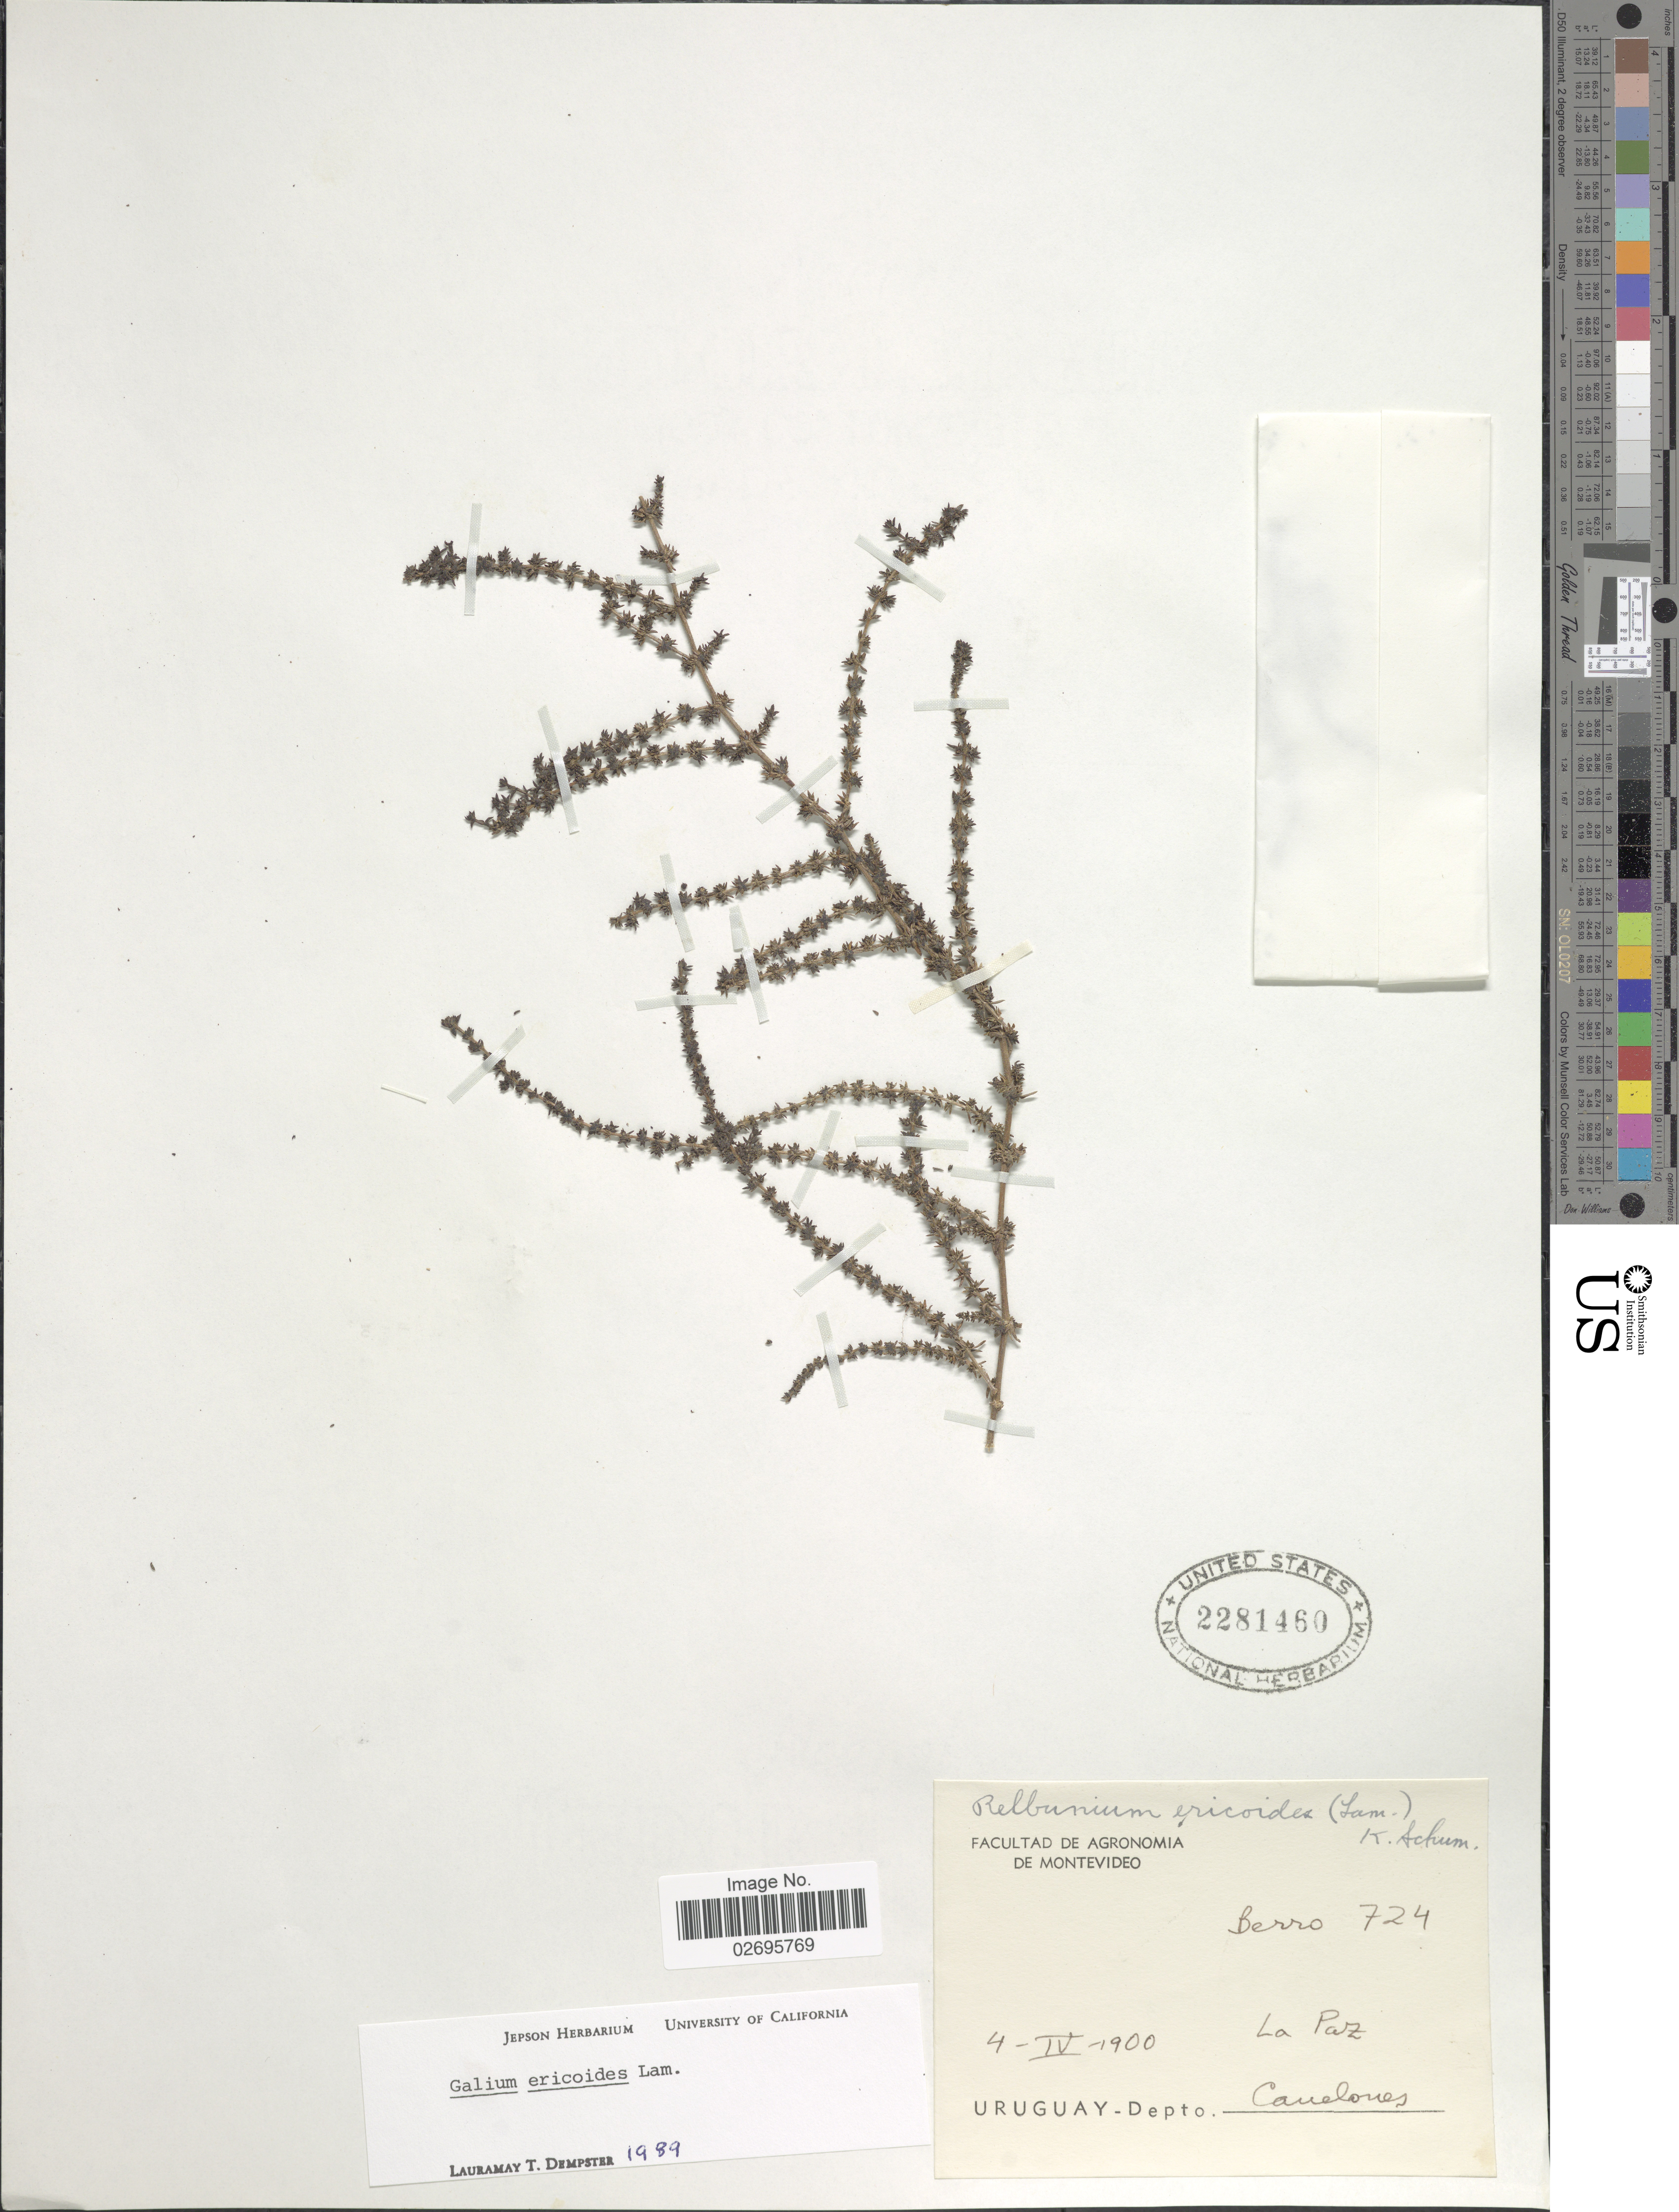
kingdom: Plantae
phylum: Tracheophyta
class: Magnoliopsida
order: Gentianales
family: Rubiaceae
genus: Galium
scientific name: Galium ericoides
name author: Lam.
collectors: Berro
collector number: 724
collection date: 1900-04-04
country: Uruguay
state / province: Canelones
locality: Depto. Canelones, La Paz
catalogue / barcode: US 2281460